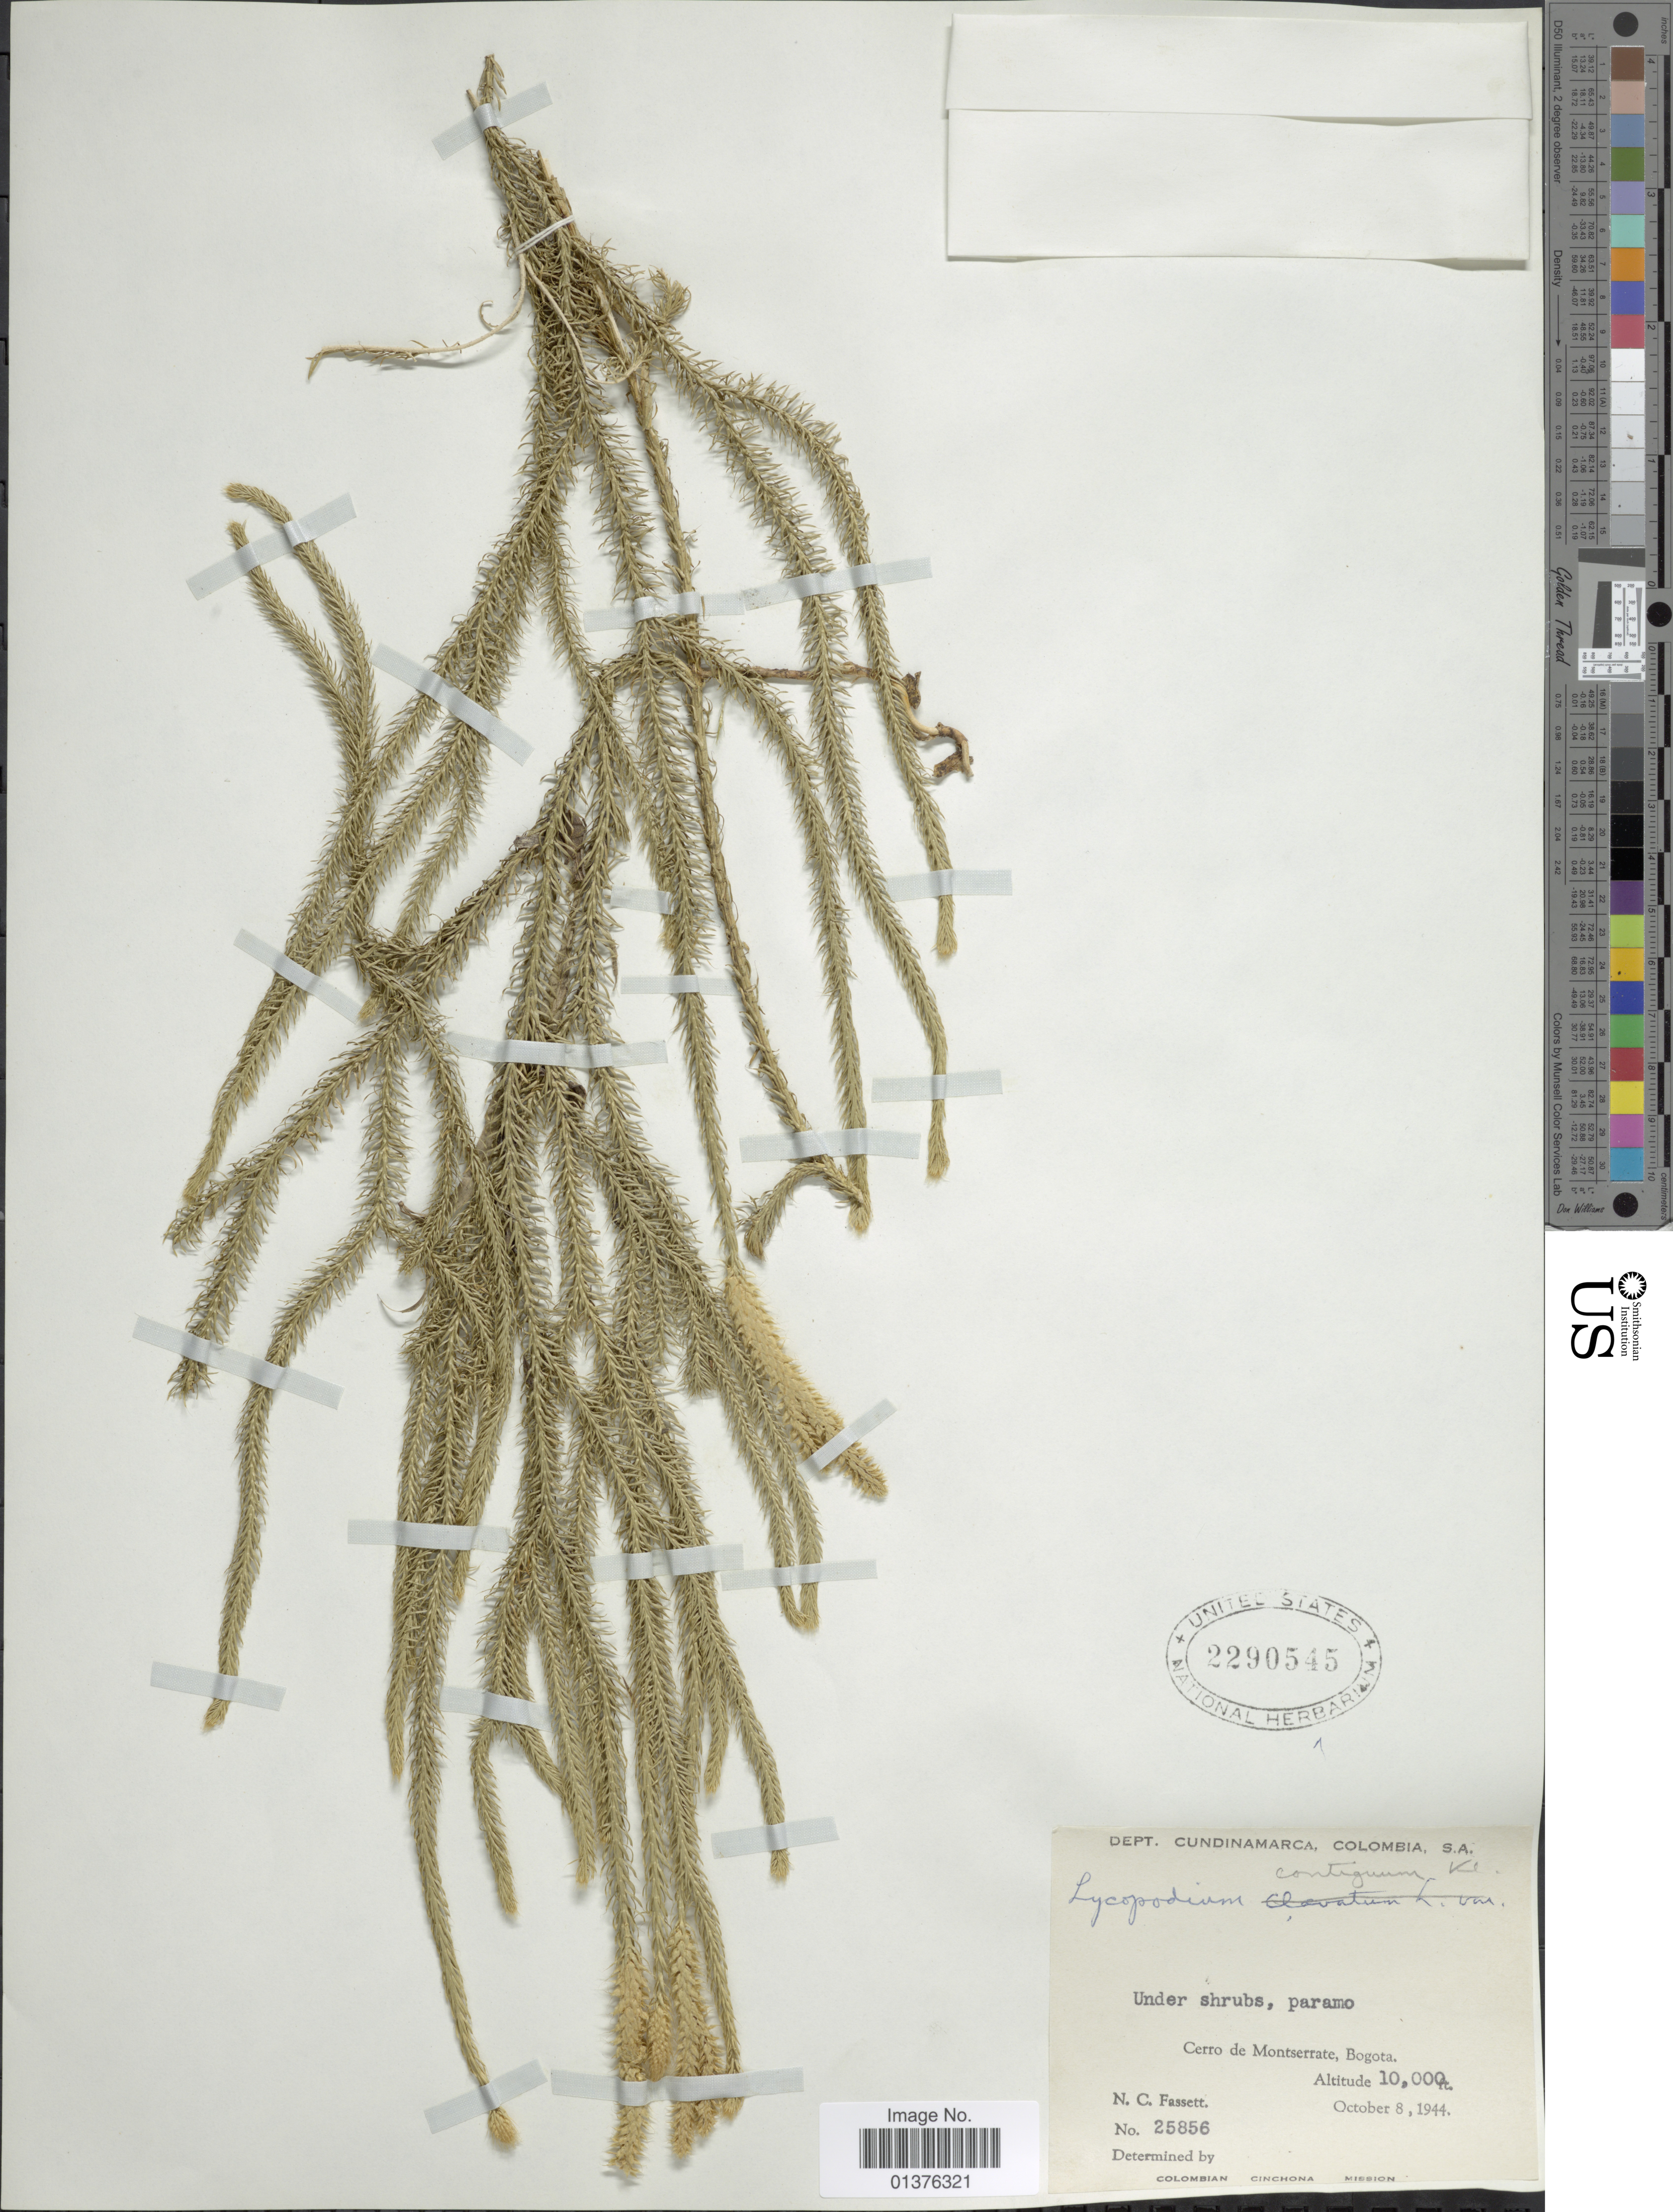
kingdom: Plantae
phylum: Tracheophyta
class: Lycopodiopsida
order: Lycopodiales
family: Lycopodiaceae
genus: Lycopodium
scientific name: Lycopodium clavatum subsp. contiguum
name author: (Klotzsch) B. Øllg.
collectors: N. C. Fassett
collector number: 25856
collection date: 1944-10-08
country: Colombia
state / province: Cundinamarca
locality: Cerro de Montserrate, Bogota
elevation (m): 3048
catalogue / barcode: US 2290545